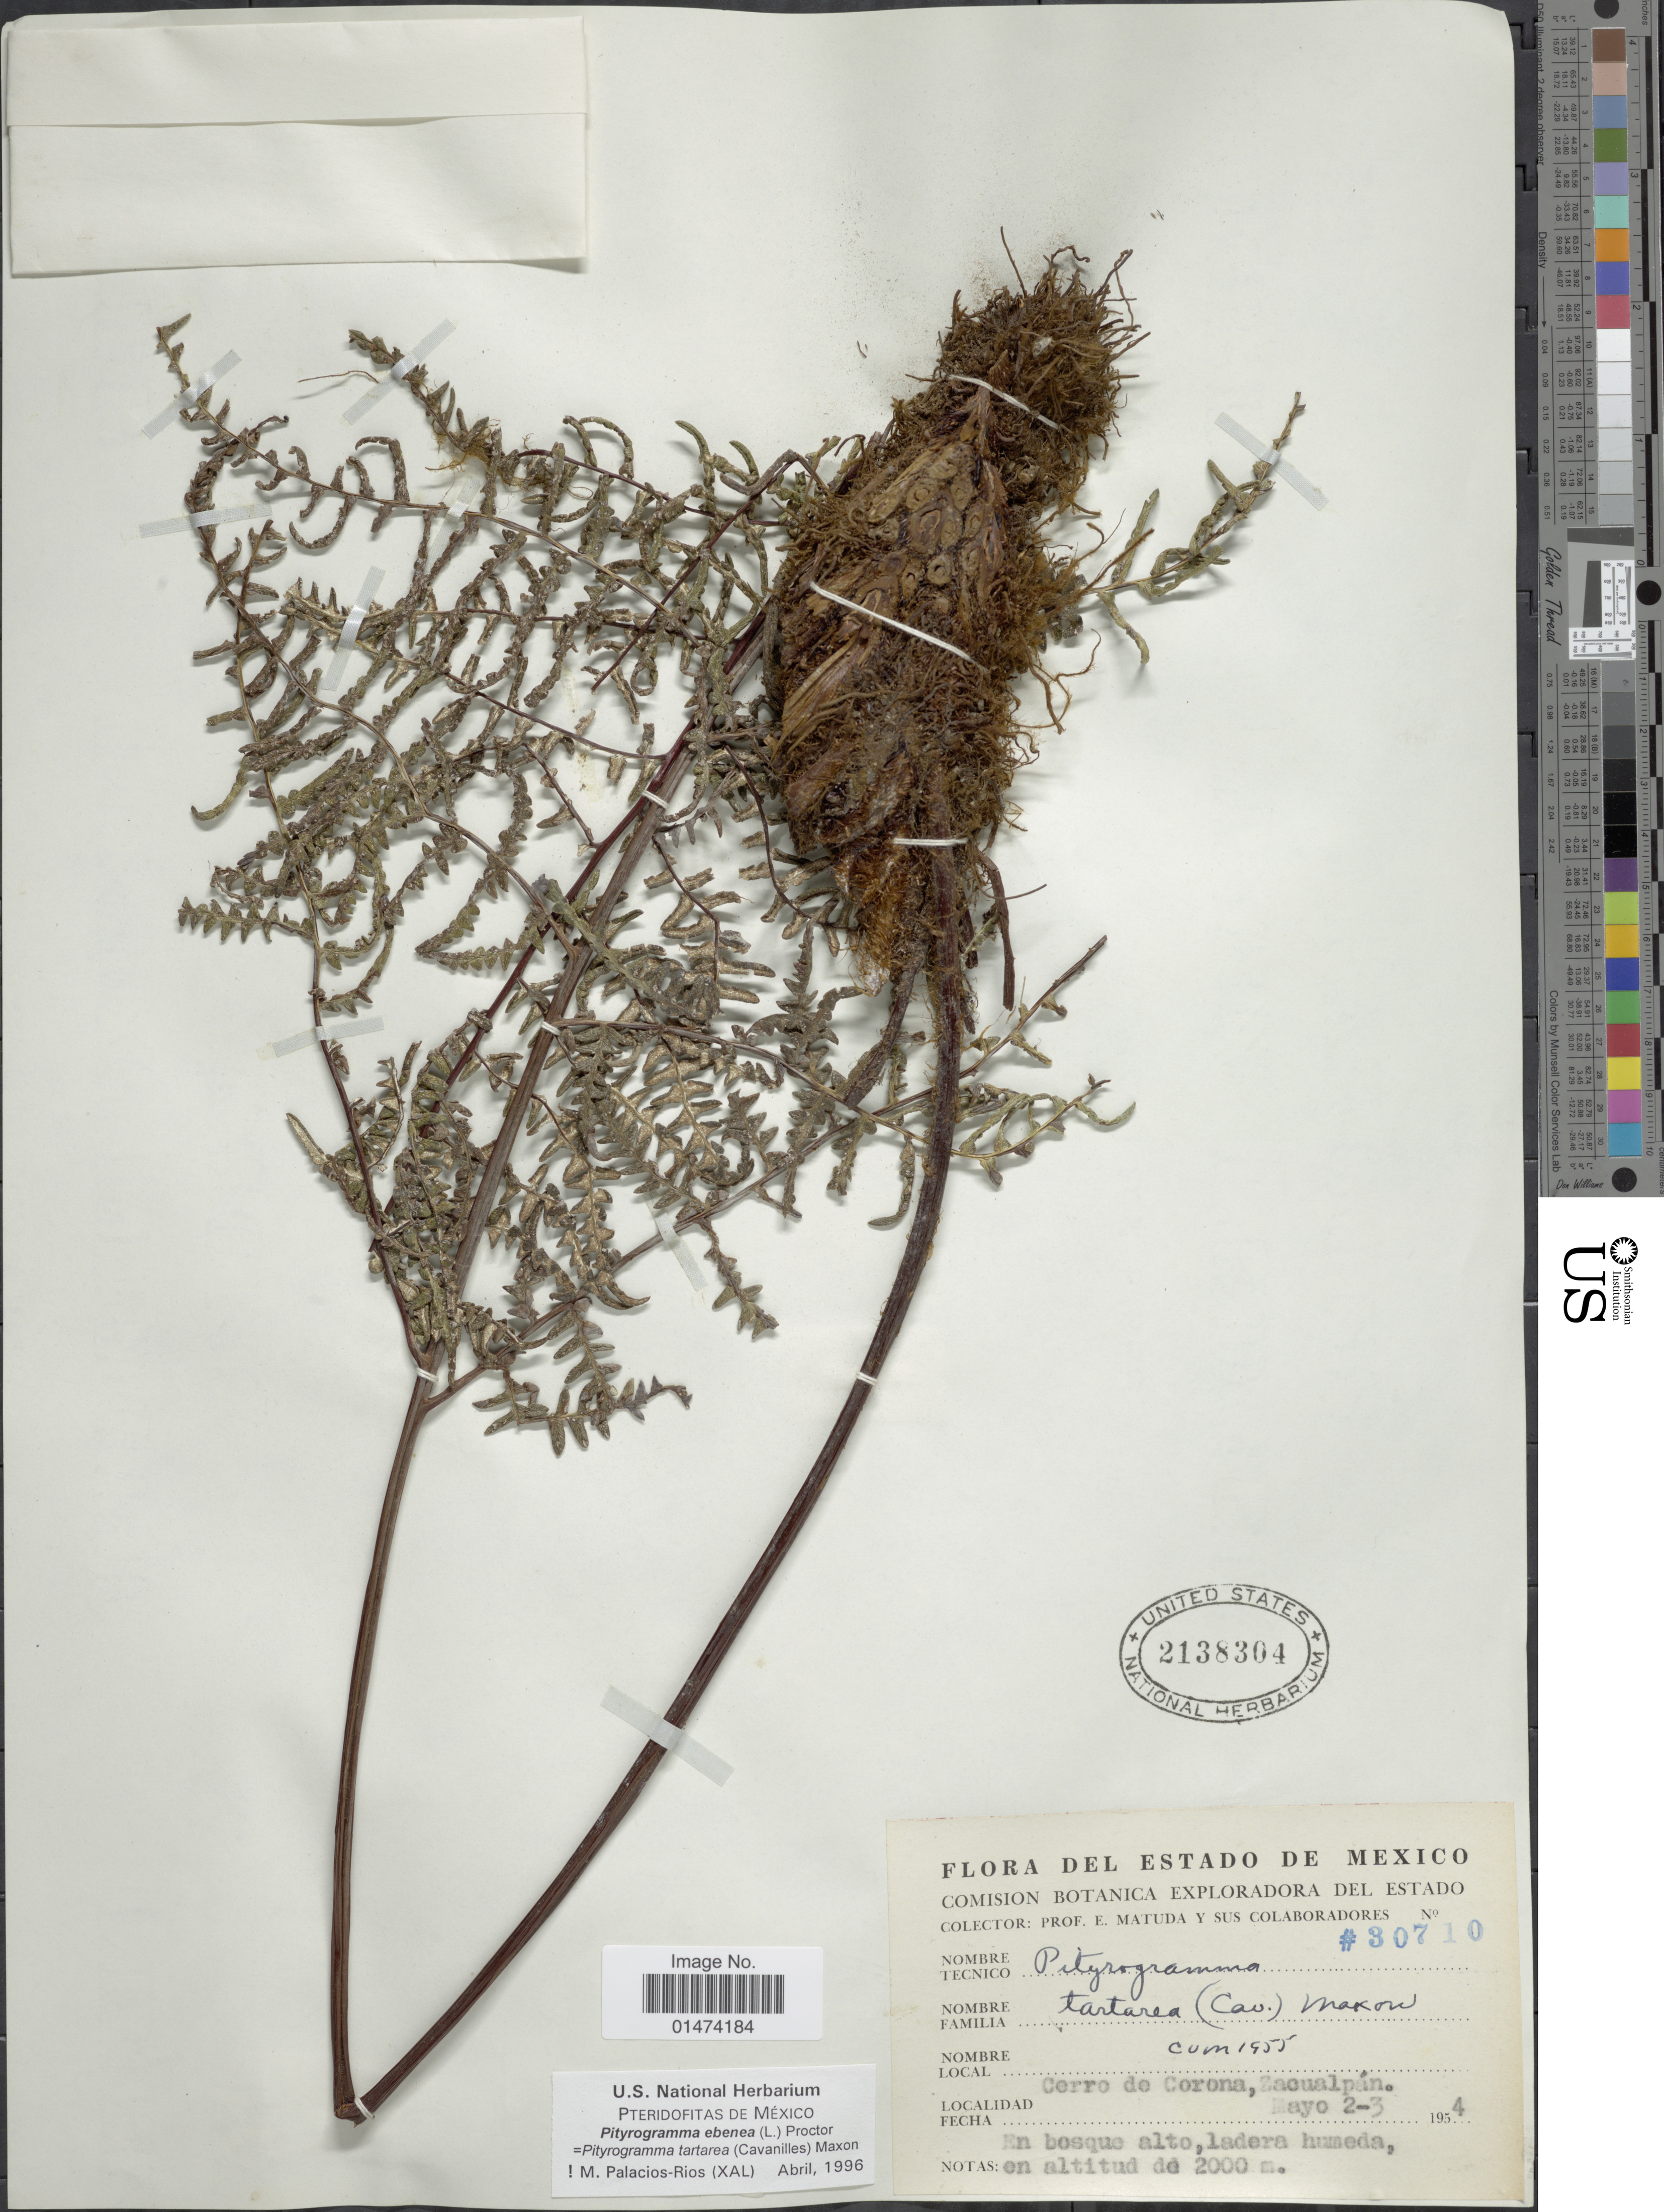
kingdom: Plantae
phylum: Tracheophyta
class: Polypodiopsida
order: Polypodiales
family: Pteridaceae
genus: Pityrogramma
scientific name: Pityrogramma tartarea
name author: (Cav.) Maxon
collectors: E. Matuda & et al.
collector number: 30710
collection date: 1954-05-02/1954-05-03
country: Mexico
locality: Cerro de corona, Zacualpan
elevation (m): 2000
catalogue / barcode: US 2138304